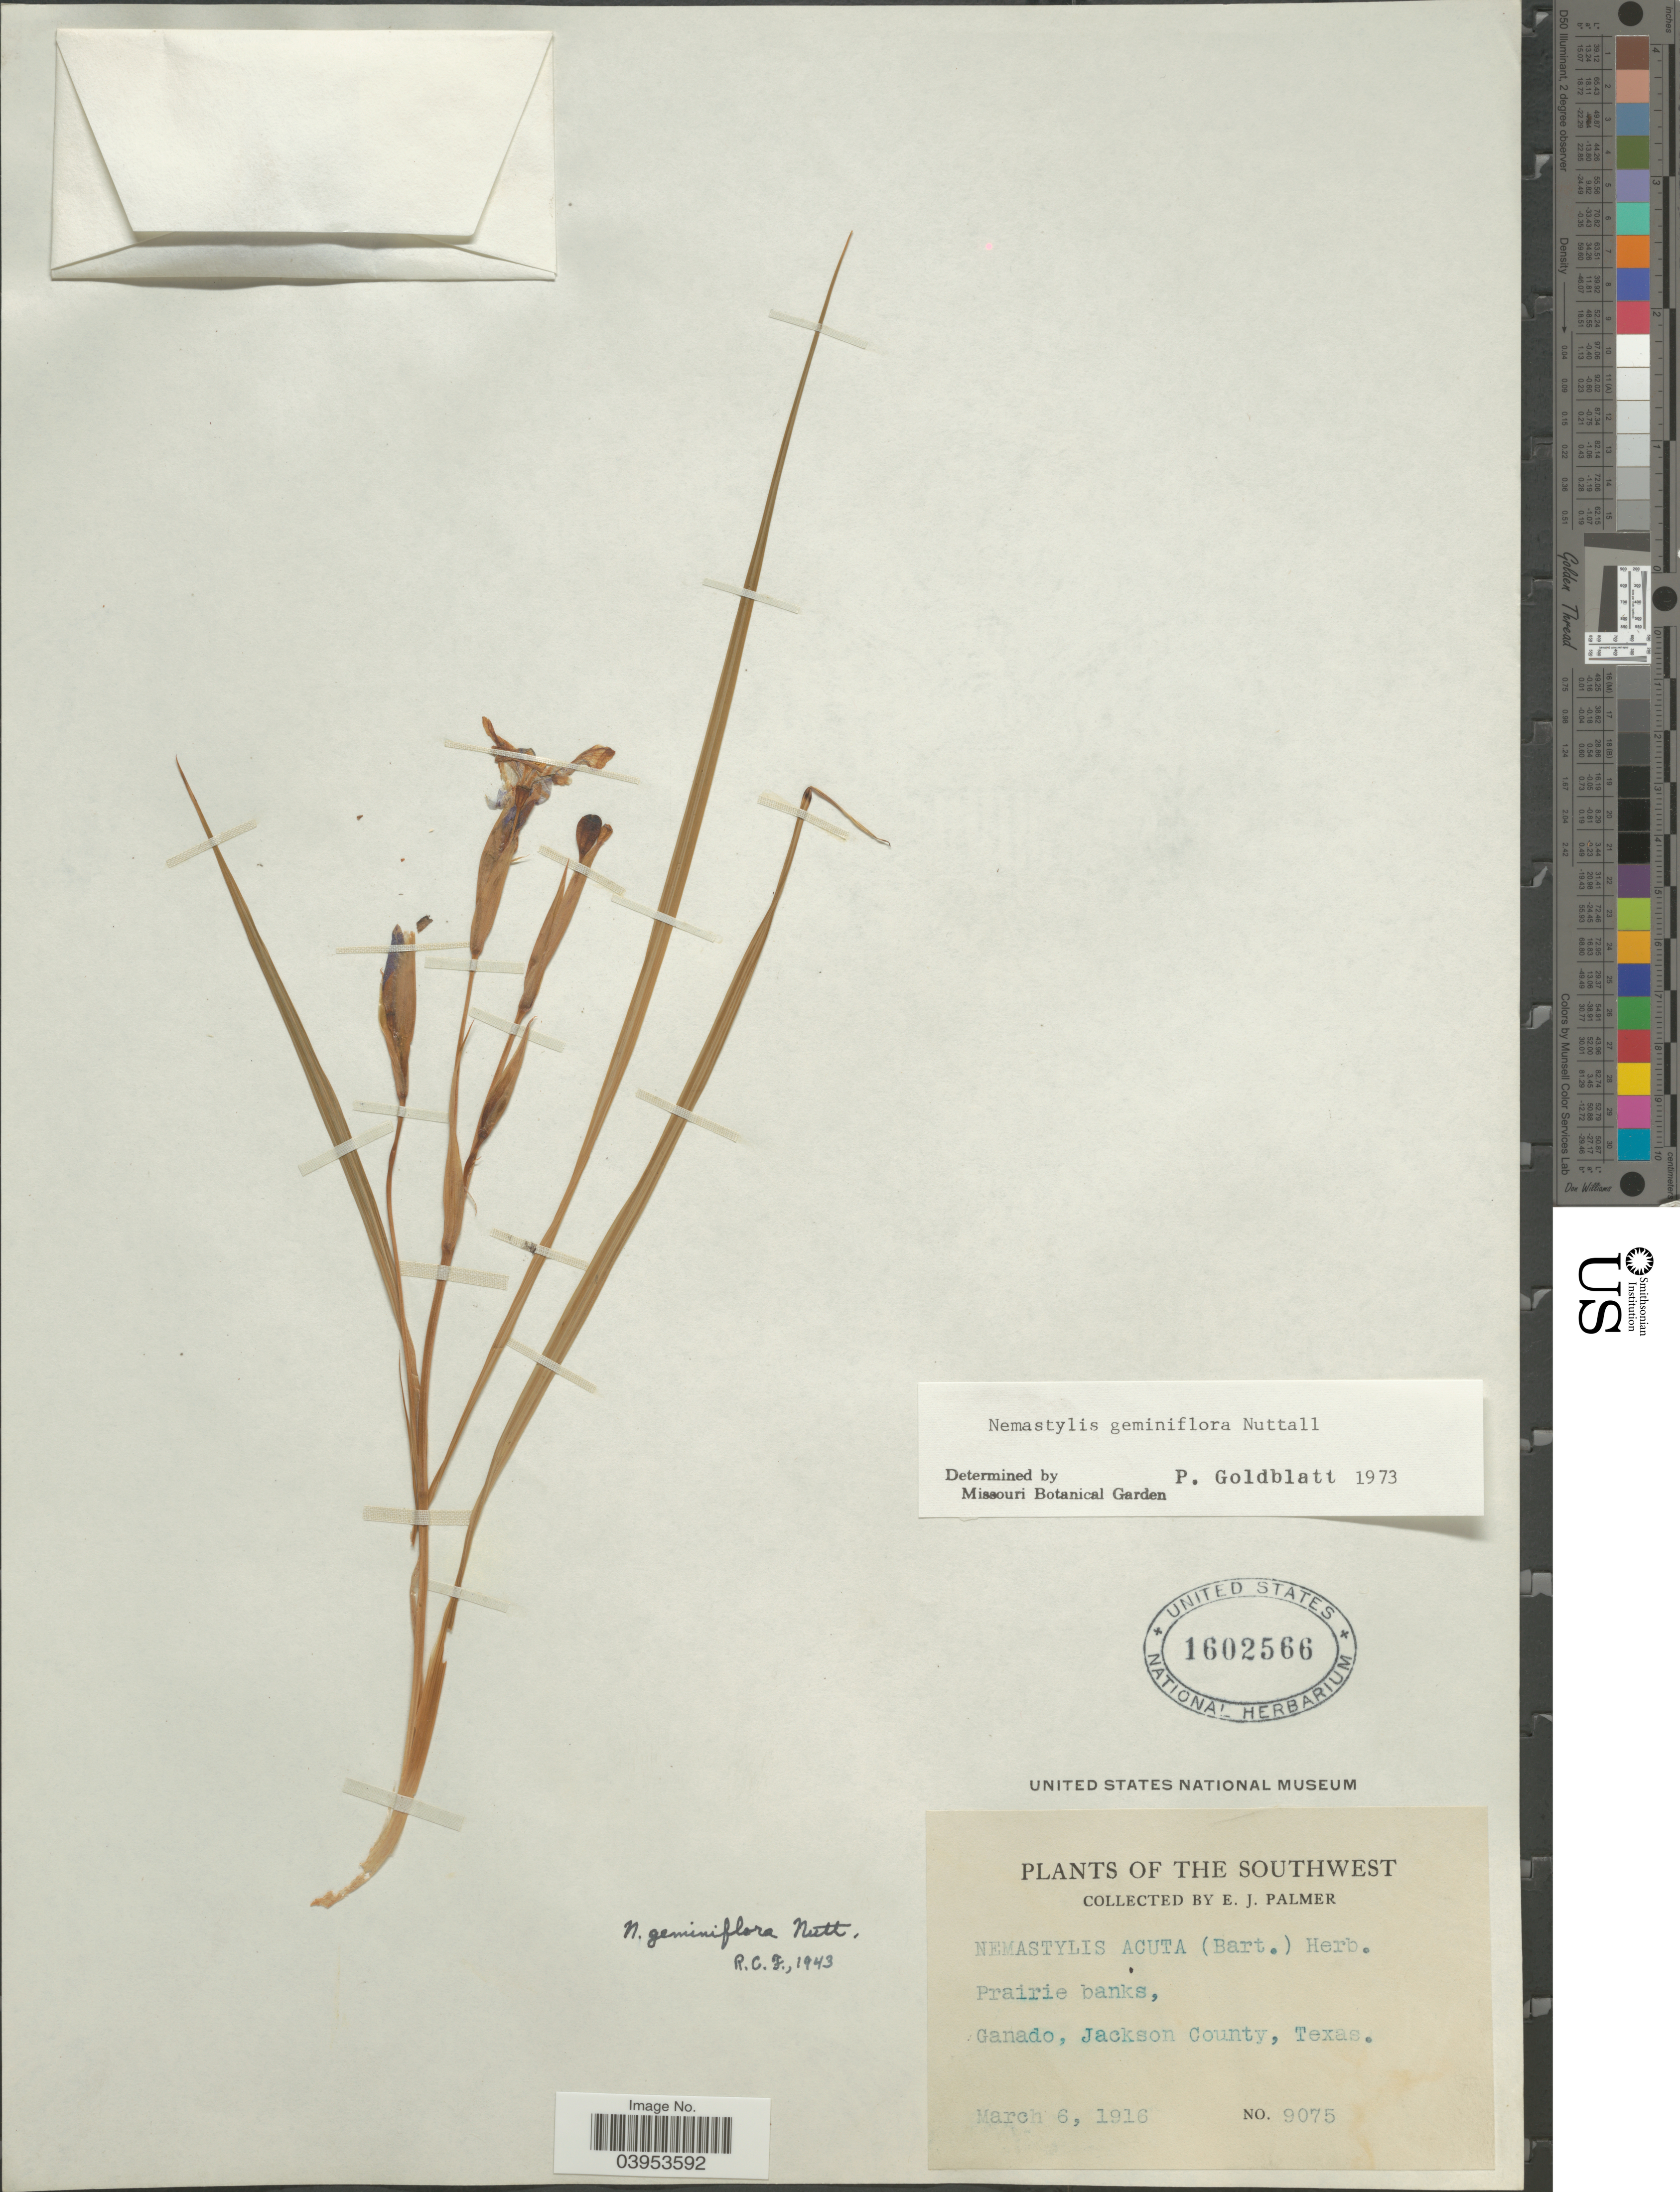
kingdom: Plantae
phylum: Tracheophyta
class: Liliopsida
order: Asparagales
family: Iridaceae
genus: Nemastylis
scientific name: Nemastylis geminiflora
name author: Nutt.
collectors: E. J. Palmer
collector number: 9075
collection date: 1916-03-06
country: United States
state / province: Texas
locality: The Southwest. Ganado, Jackson County.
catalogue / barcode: US 1602566